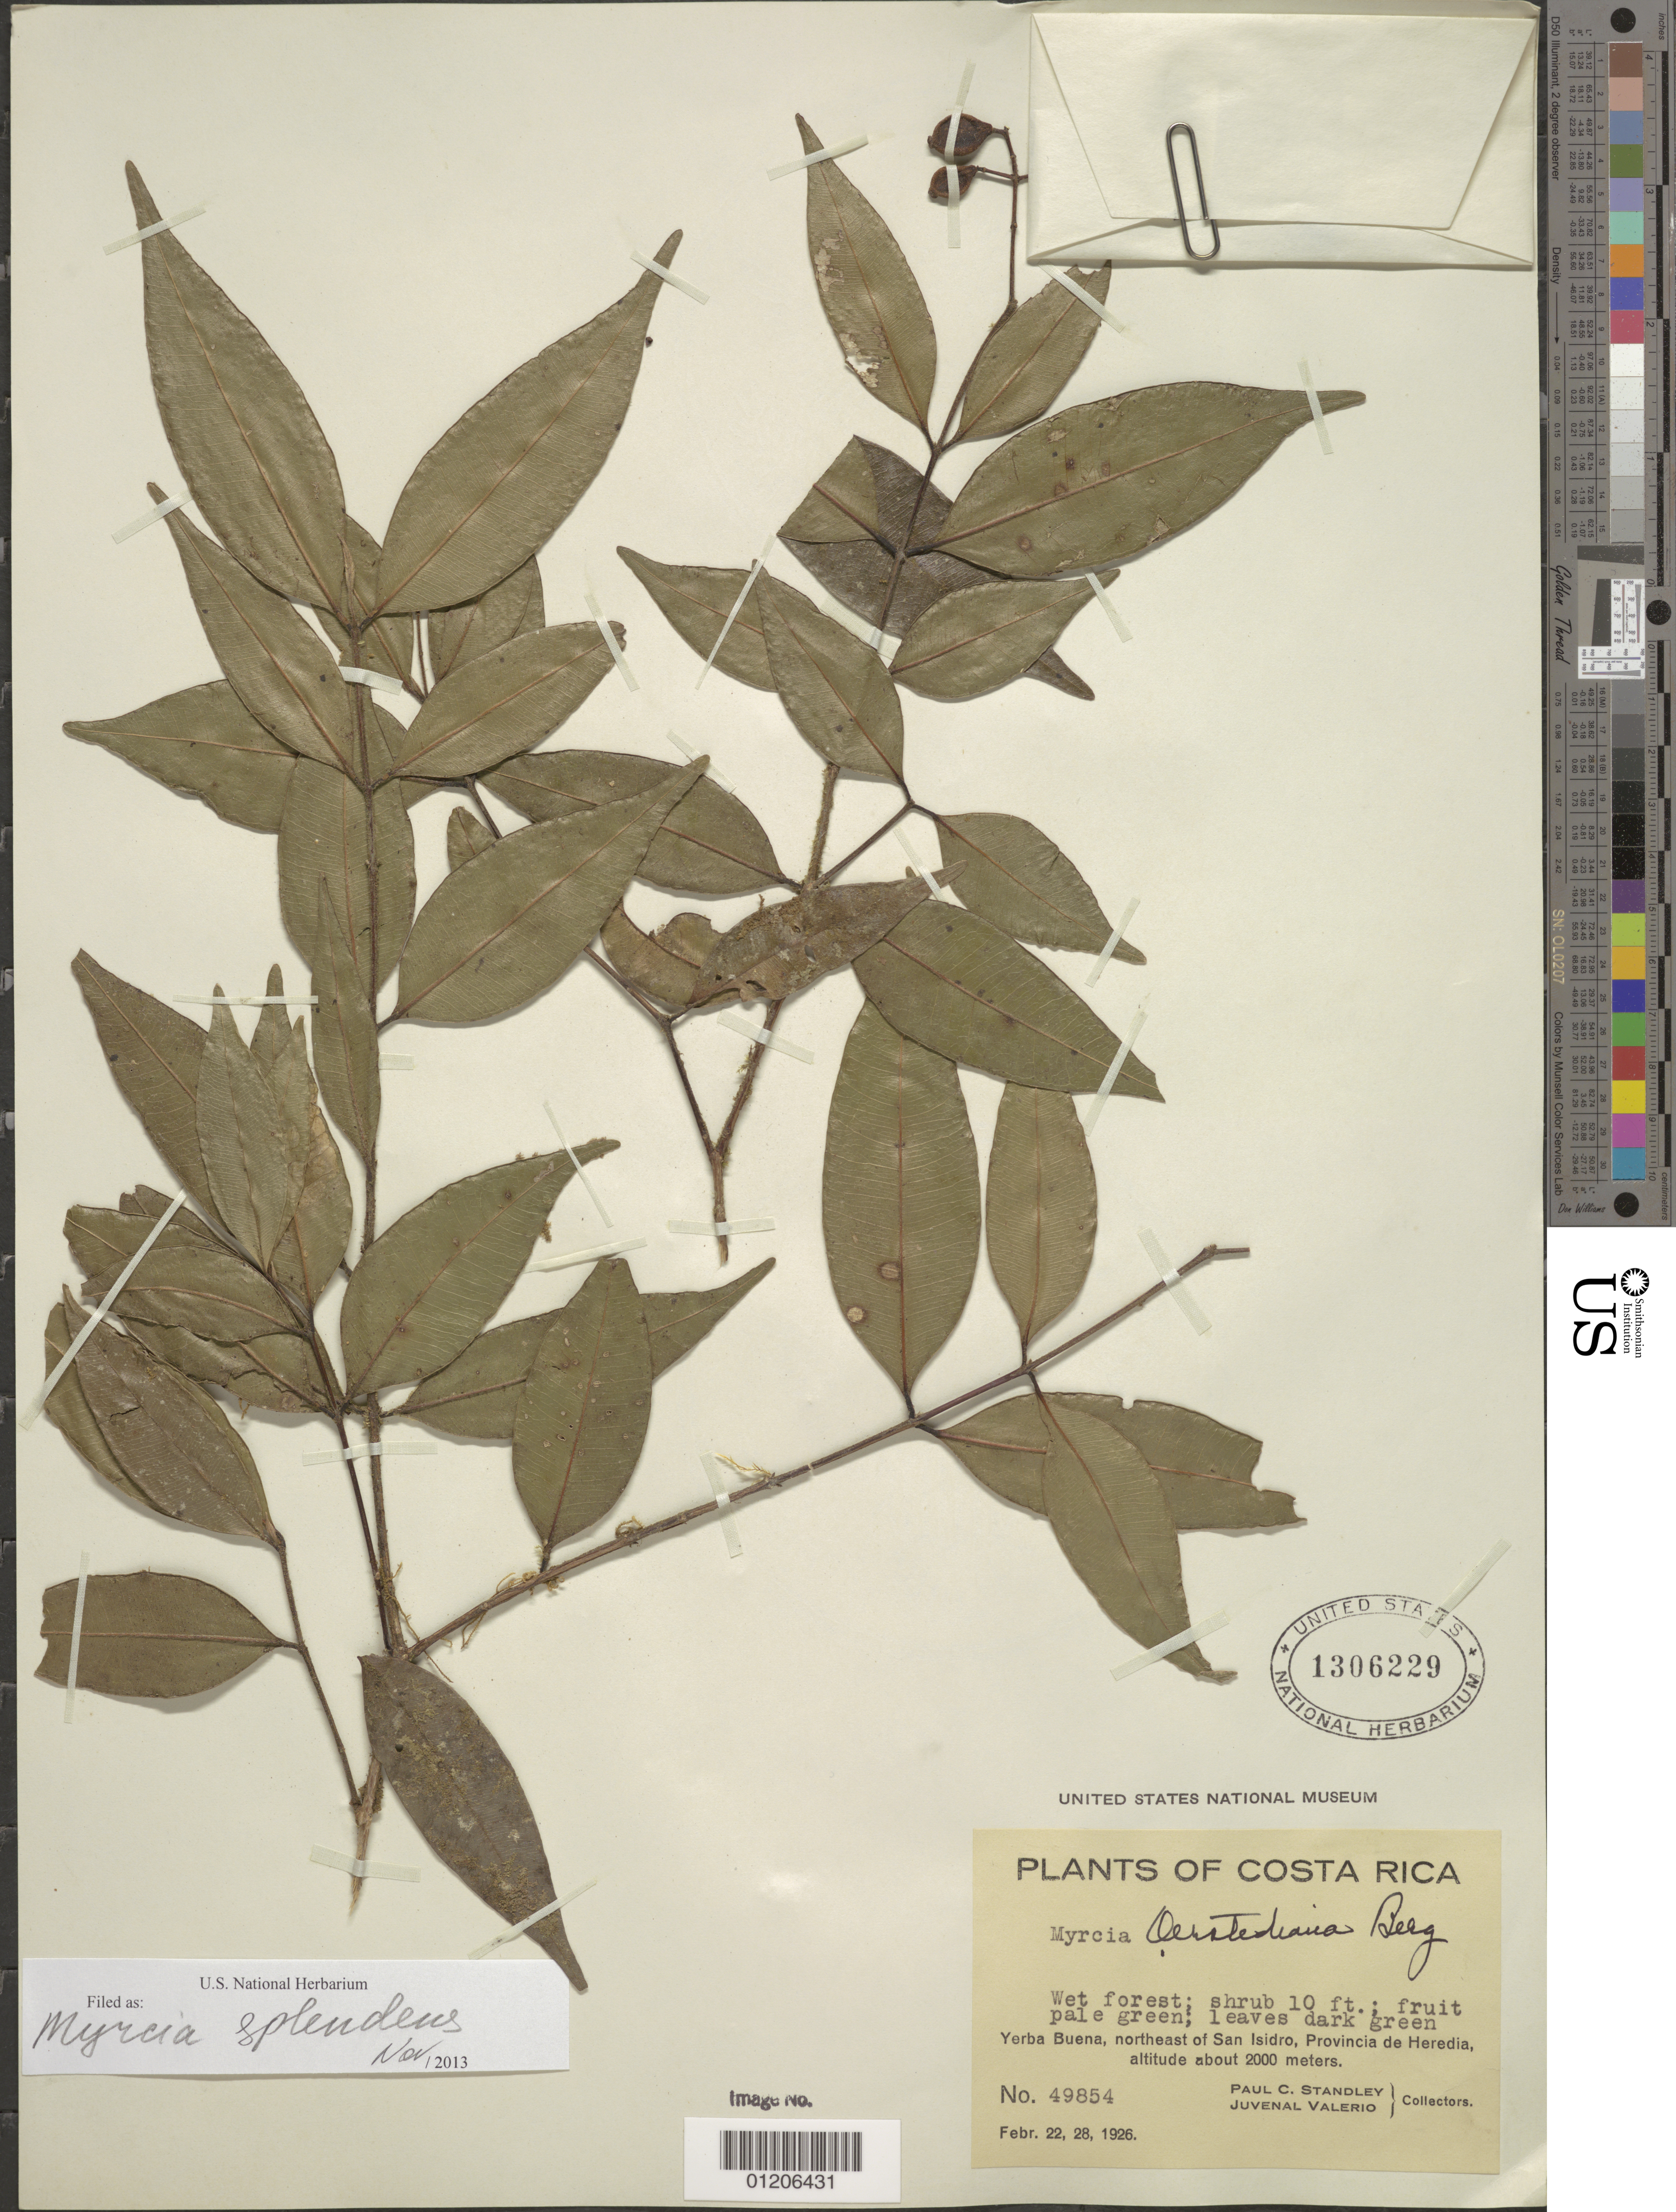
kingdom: Plantae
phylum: Tracheophyta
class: Magnoliopsida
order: Myrtales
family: Myrtaceae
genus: Myrcia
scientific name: Myrcia splendens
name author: (Sw.) DC.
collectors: P. C. Standley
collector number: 49854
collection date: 1926-02-22,1926-02-28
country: Costa Rica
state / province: Heredia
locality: Yerba Buena, northeast of San Isidro.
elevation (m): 2000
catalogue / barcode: US 1306229